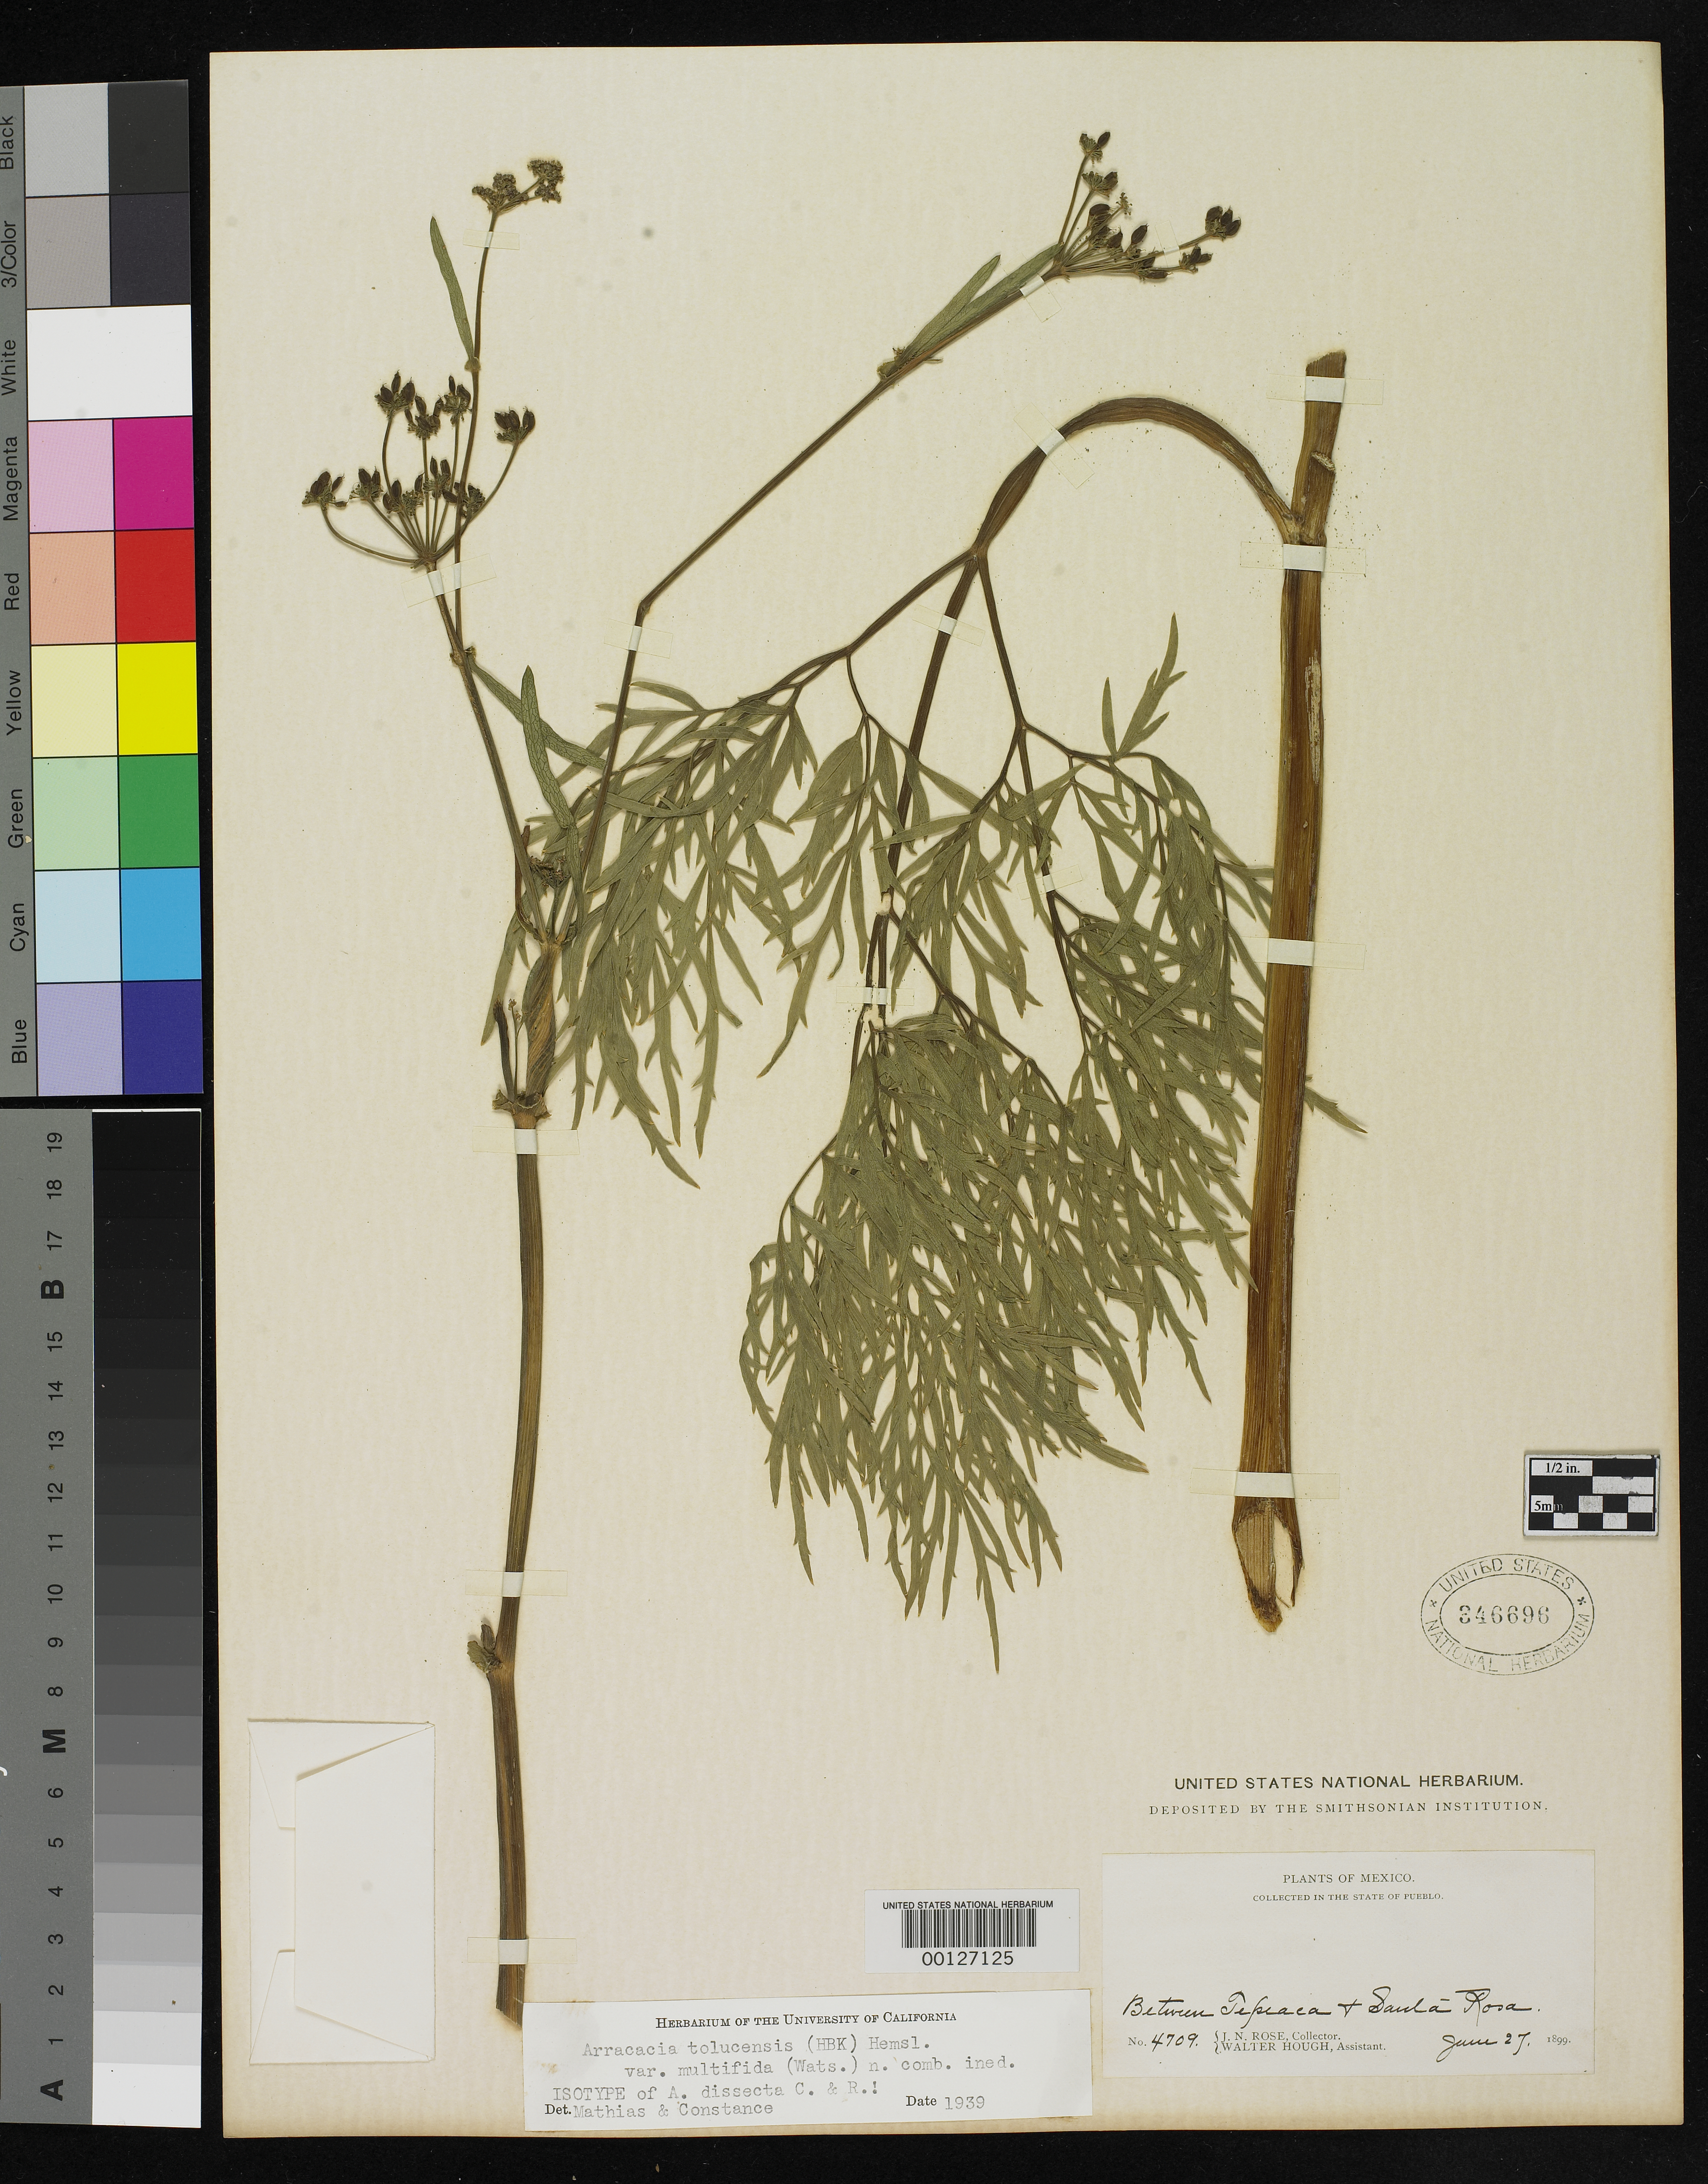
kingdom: Plantae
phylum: Tracheophyta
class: Magnoliopsida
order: Apiales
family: Apiaceae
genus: Arracacia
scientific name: Arracacia dissecta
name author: J.M. Coult. & Rose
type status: Type Collection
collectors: J. N. Rose & W. Hough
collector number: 4709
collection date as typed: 27 Jun 1899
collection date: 1899-06-27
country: Mexico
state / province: Puebla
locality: Between Tepeaca and Santa Rosa.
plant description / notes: One of five original, consecutively numbered sheets at US (USNH 346693-346697). USNH 346693 annotated by Mathias & Constance as "TYPE" (and the others as isotypes) but no sheet is indicated as the (holo)type by protologue citation or original annotations.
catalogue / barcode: US 346696